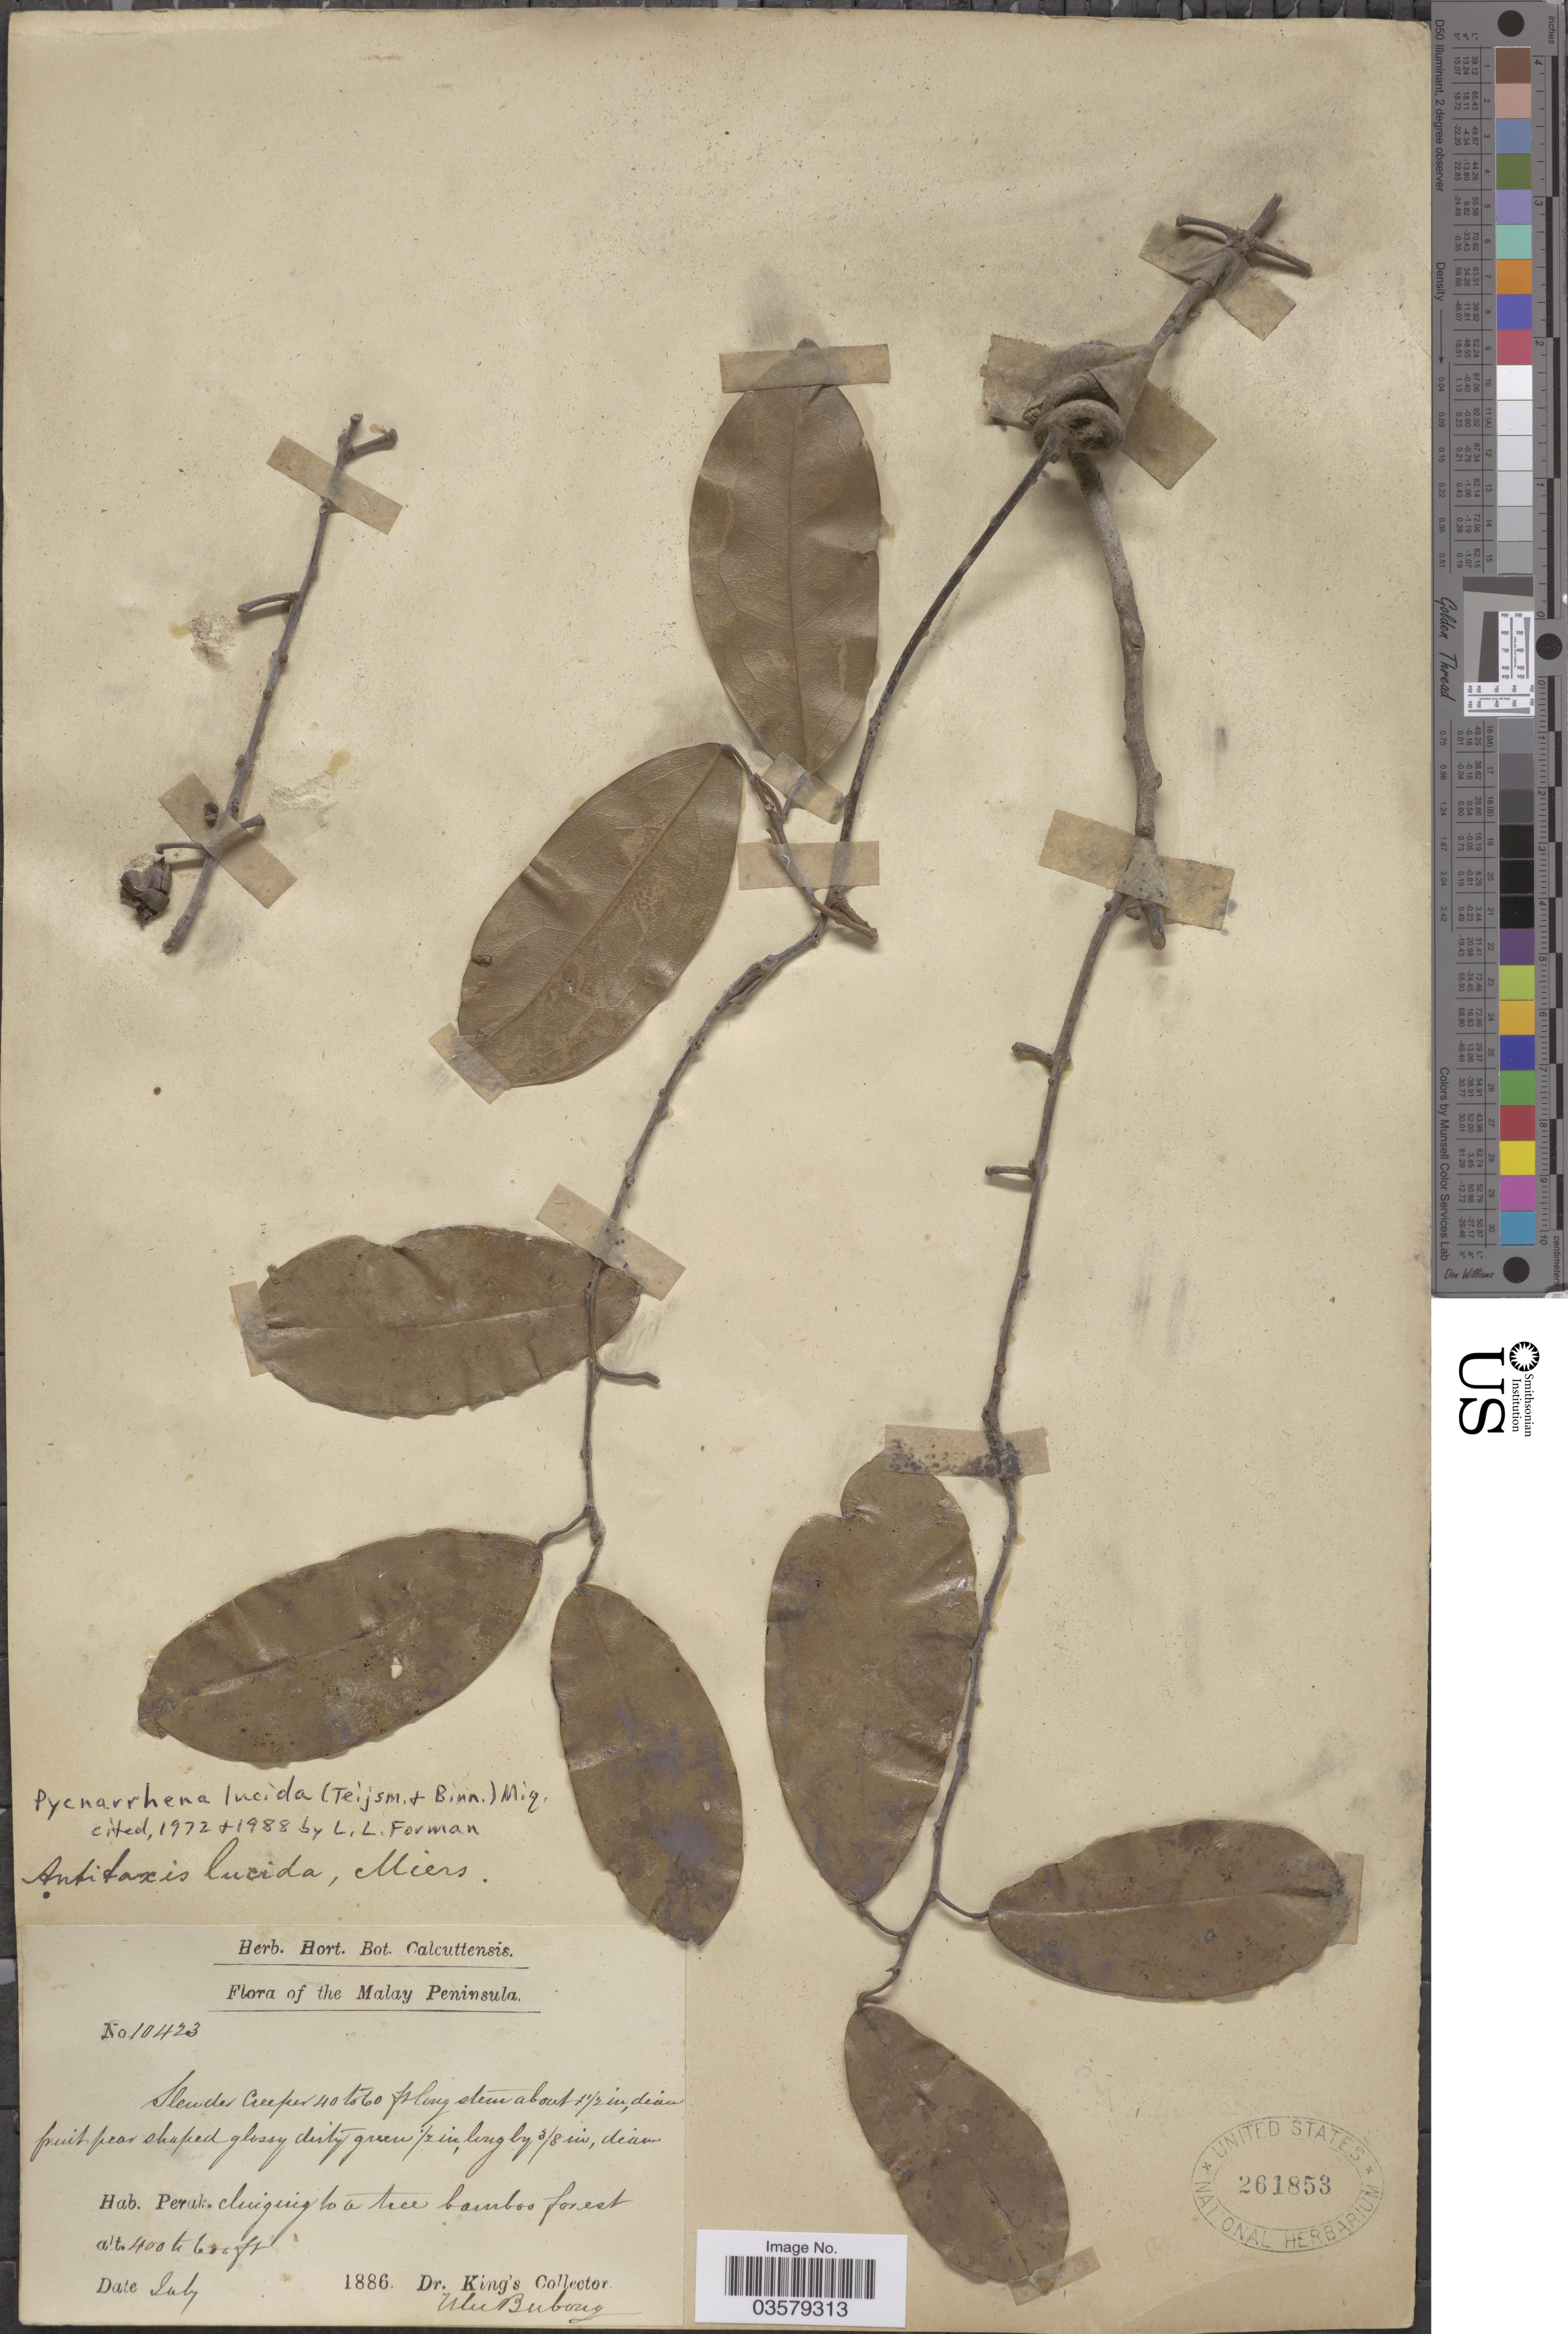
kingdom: Plantae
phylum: Tracheophyta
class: Magnoliopsida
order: Ranunculales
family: Menispermaceae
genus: Pycnarrhena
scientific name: Pycnarrhena lucida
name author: (Teijsm. & Binn.) Miq.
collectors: Dr. King's collector & U. Buboug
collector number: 10423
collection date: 1886-07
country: Malaysia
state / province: Perak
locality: The Malay Peninsula. Perak.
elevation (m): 122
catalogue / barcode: US 261853